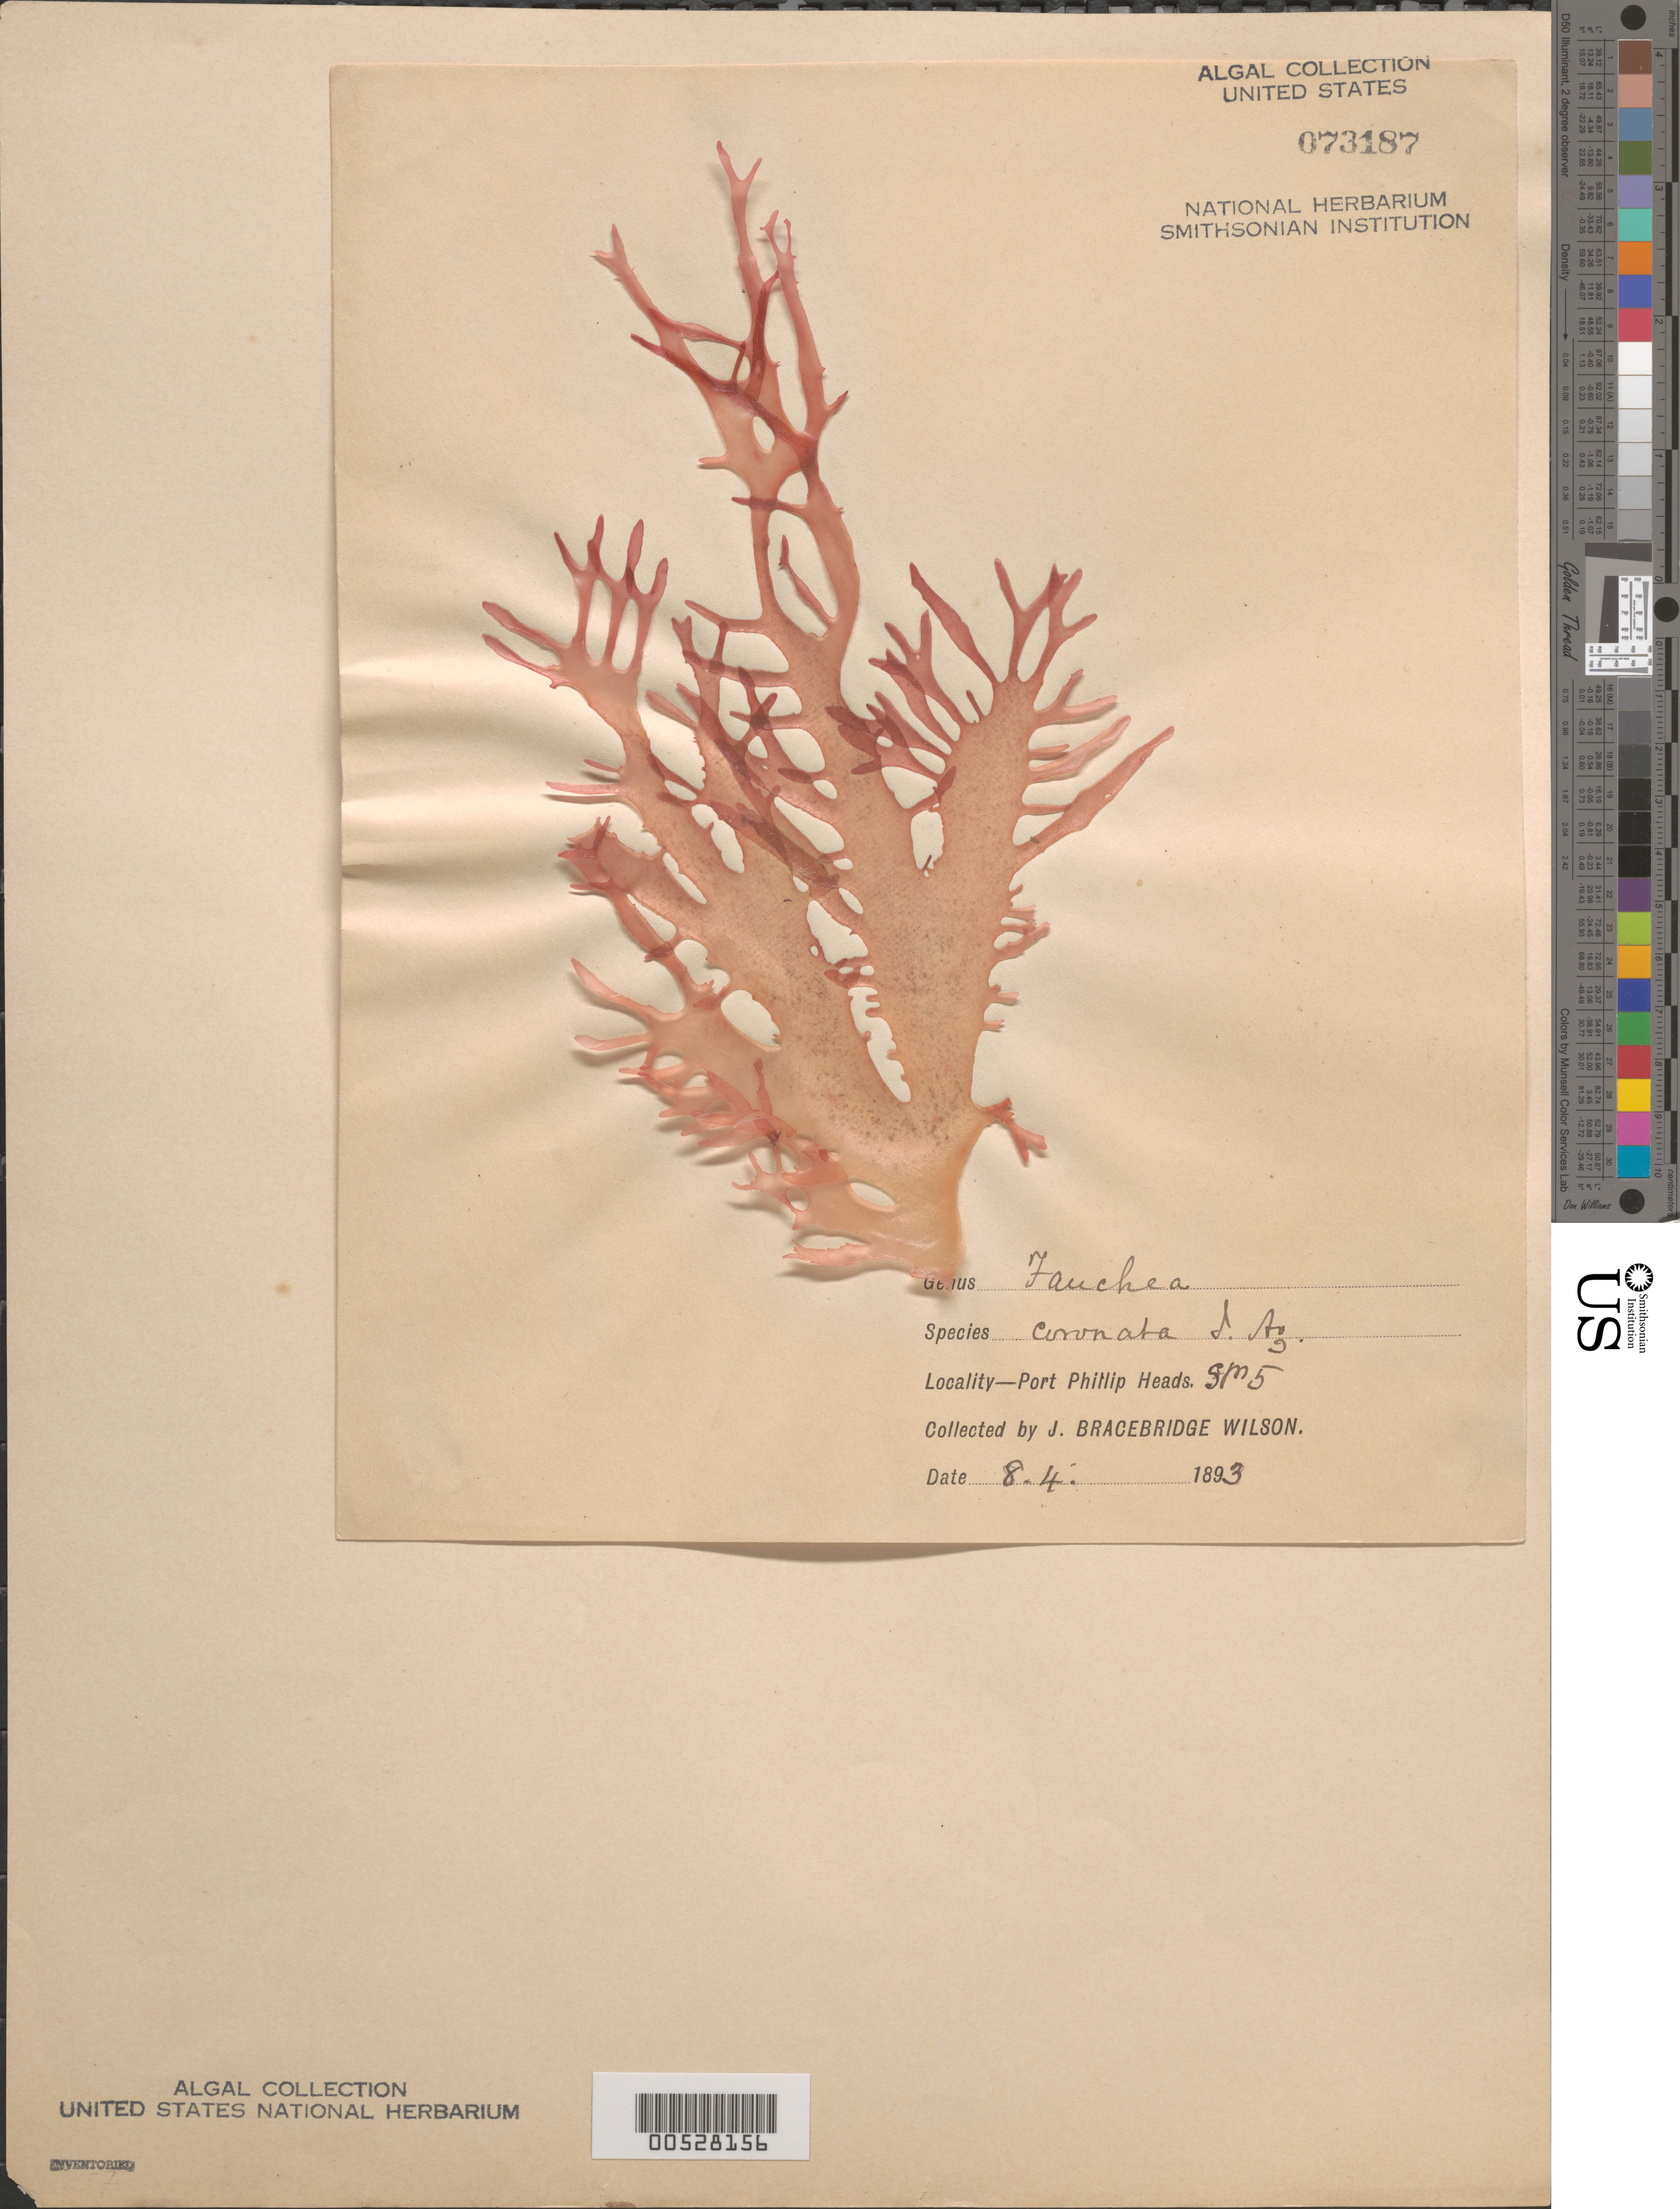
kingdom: Plantae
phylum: Rhodophyta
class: Florideophyceae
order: Rhodymeniales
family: Faucheaceae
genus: Faucheopsis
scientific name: Faucheopsis coronata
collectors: J. B. Wilson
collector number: Station 5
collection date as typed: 08 Apr 1893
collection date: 1893-04-08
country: Australia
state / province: Victoria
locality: Port Phillip Heads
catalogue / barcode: US 73187